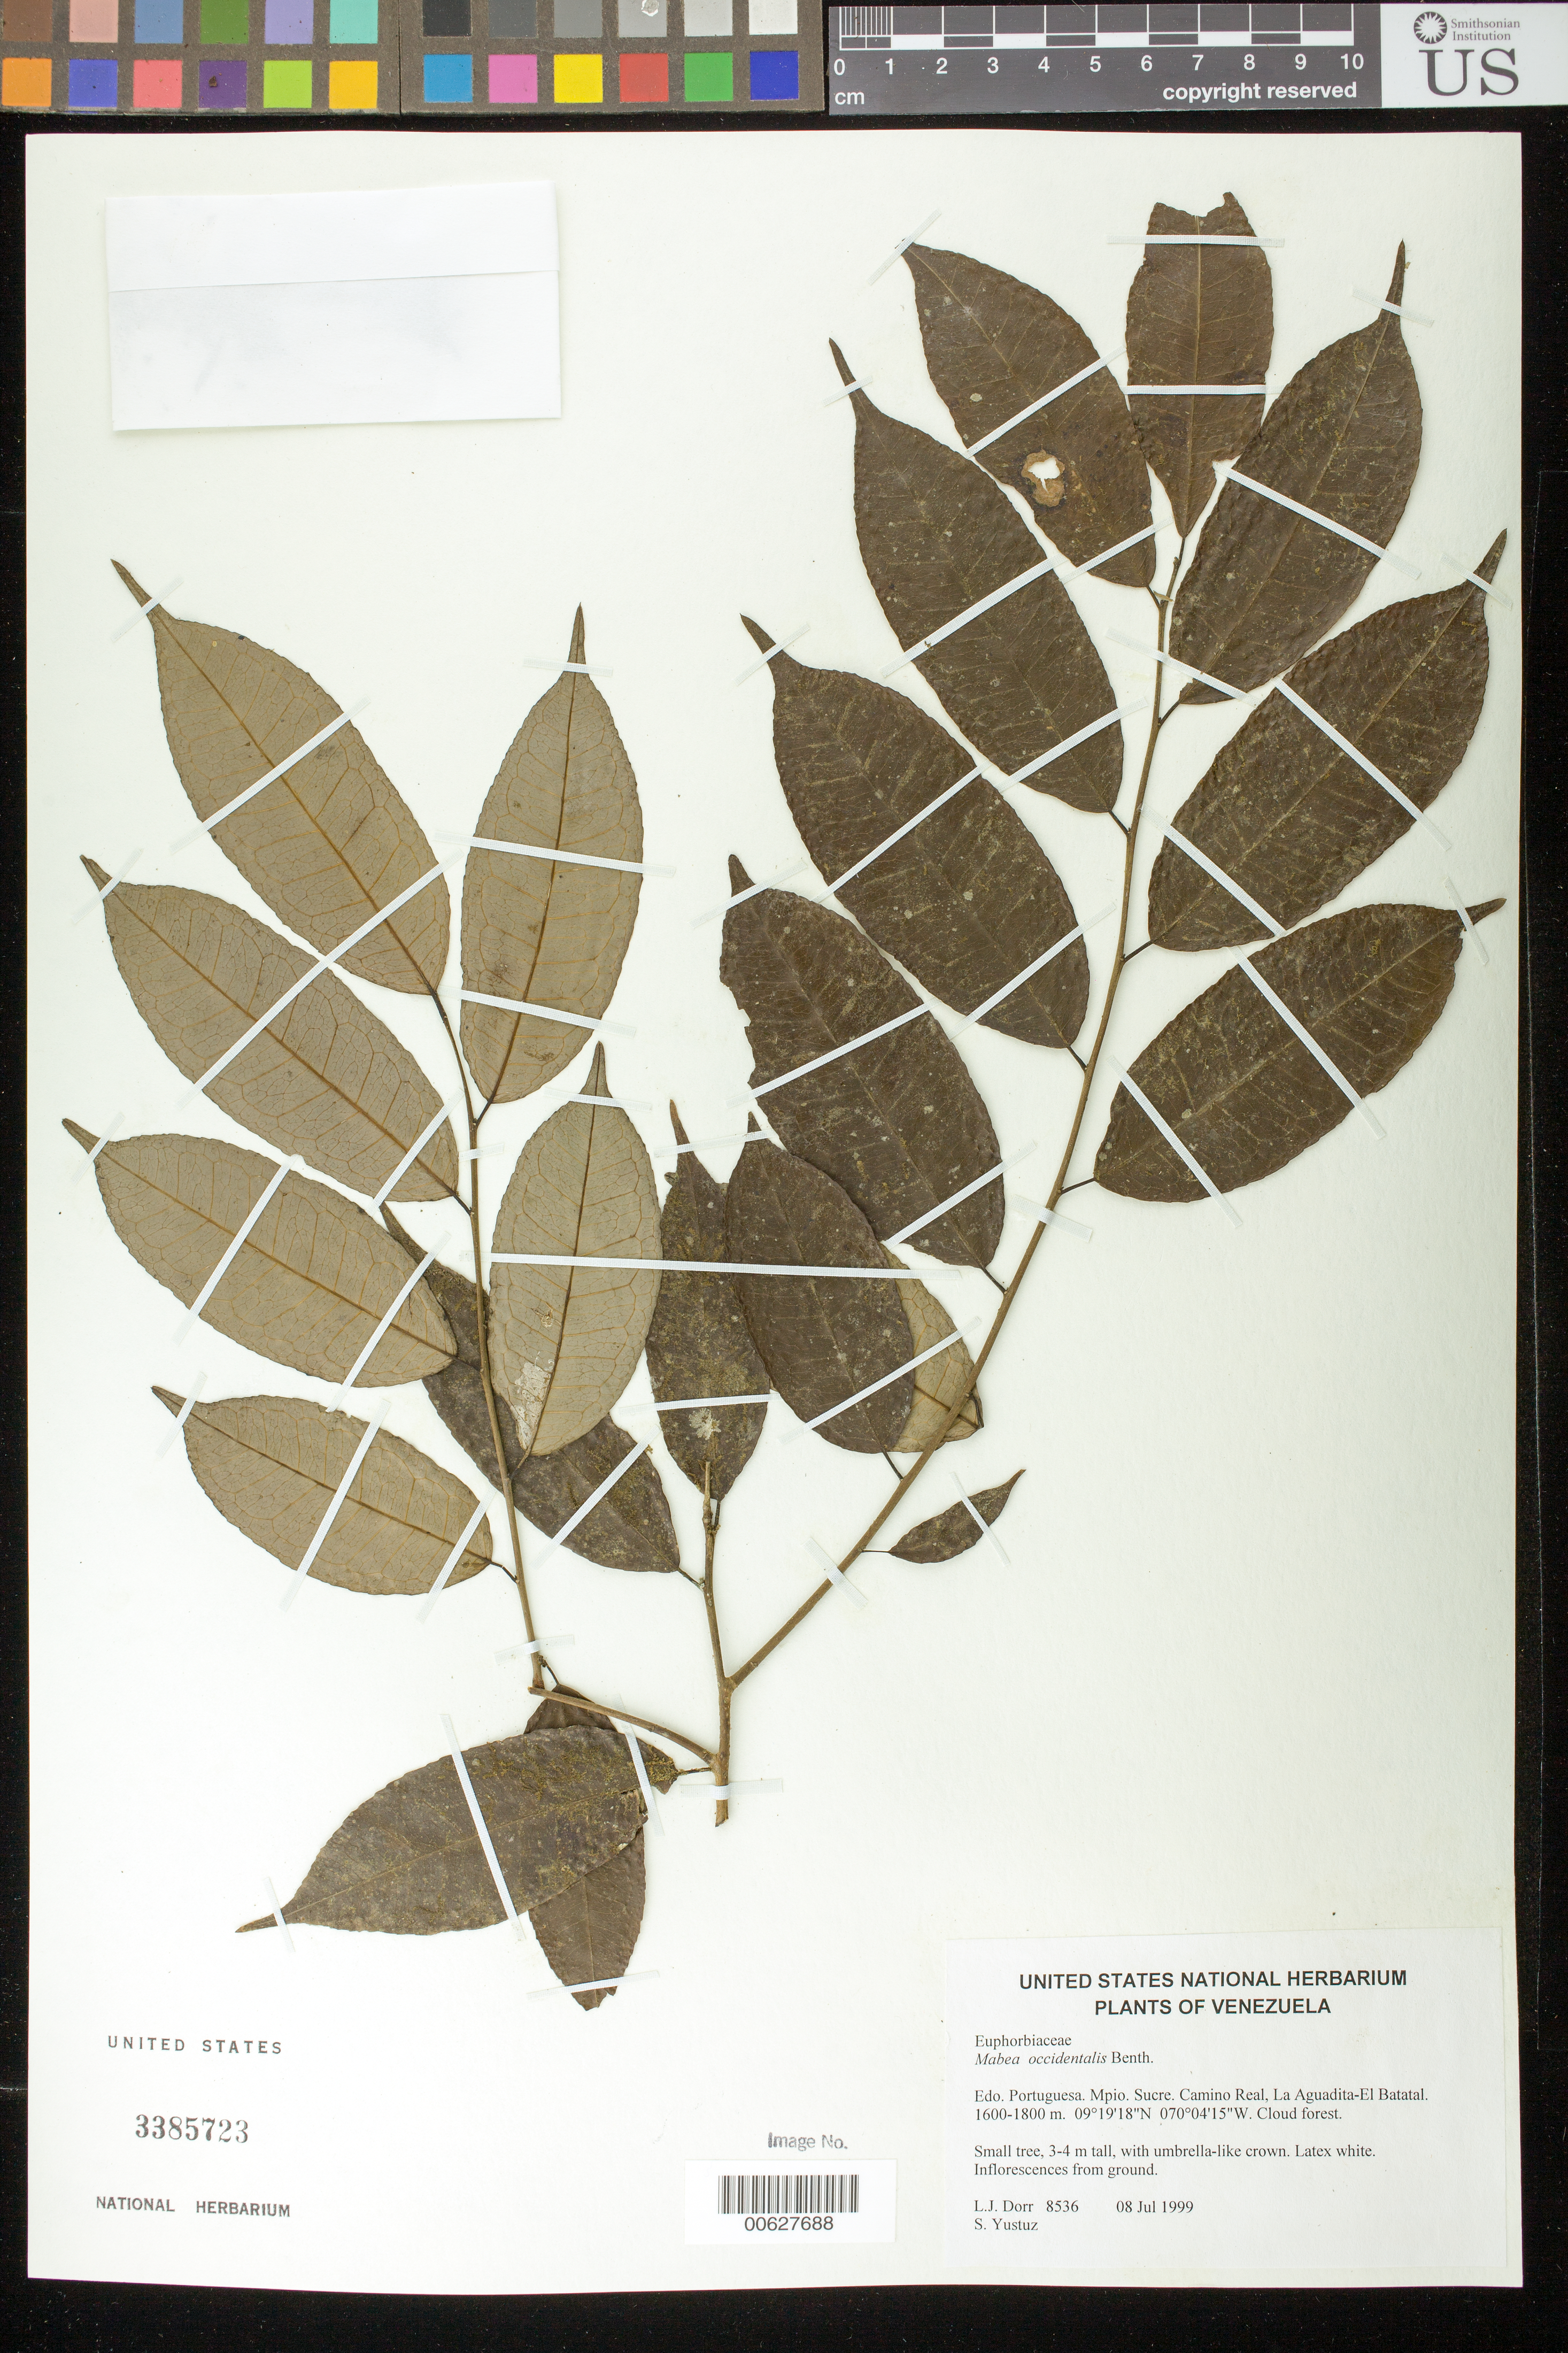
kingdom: Plantae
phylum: Tracheophyta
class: Magnoliopsida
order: Malpighiales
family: Euphorbiaceae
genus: Mabea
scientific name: Mabea occidentalis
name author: Benth.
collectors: L. J. Dorr & S. Yustiz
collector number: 8536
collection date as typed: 08 Jul 1999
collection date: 1999-07-08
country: Venezuela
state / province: Portuguesa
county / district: Sucre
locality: Camino Real, La Aguadita-El Batatal.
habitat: Cloud forest.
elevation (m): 1600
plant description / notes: K , NY, PORT, US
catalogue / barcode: US 3385723